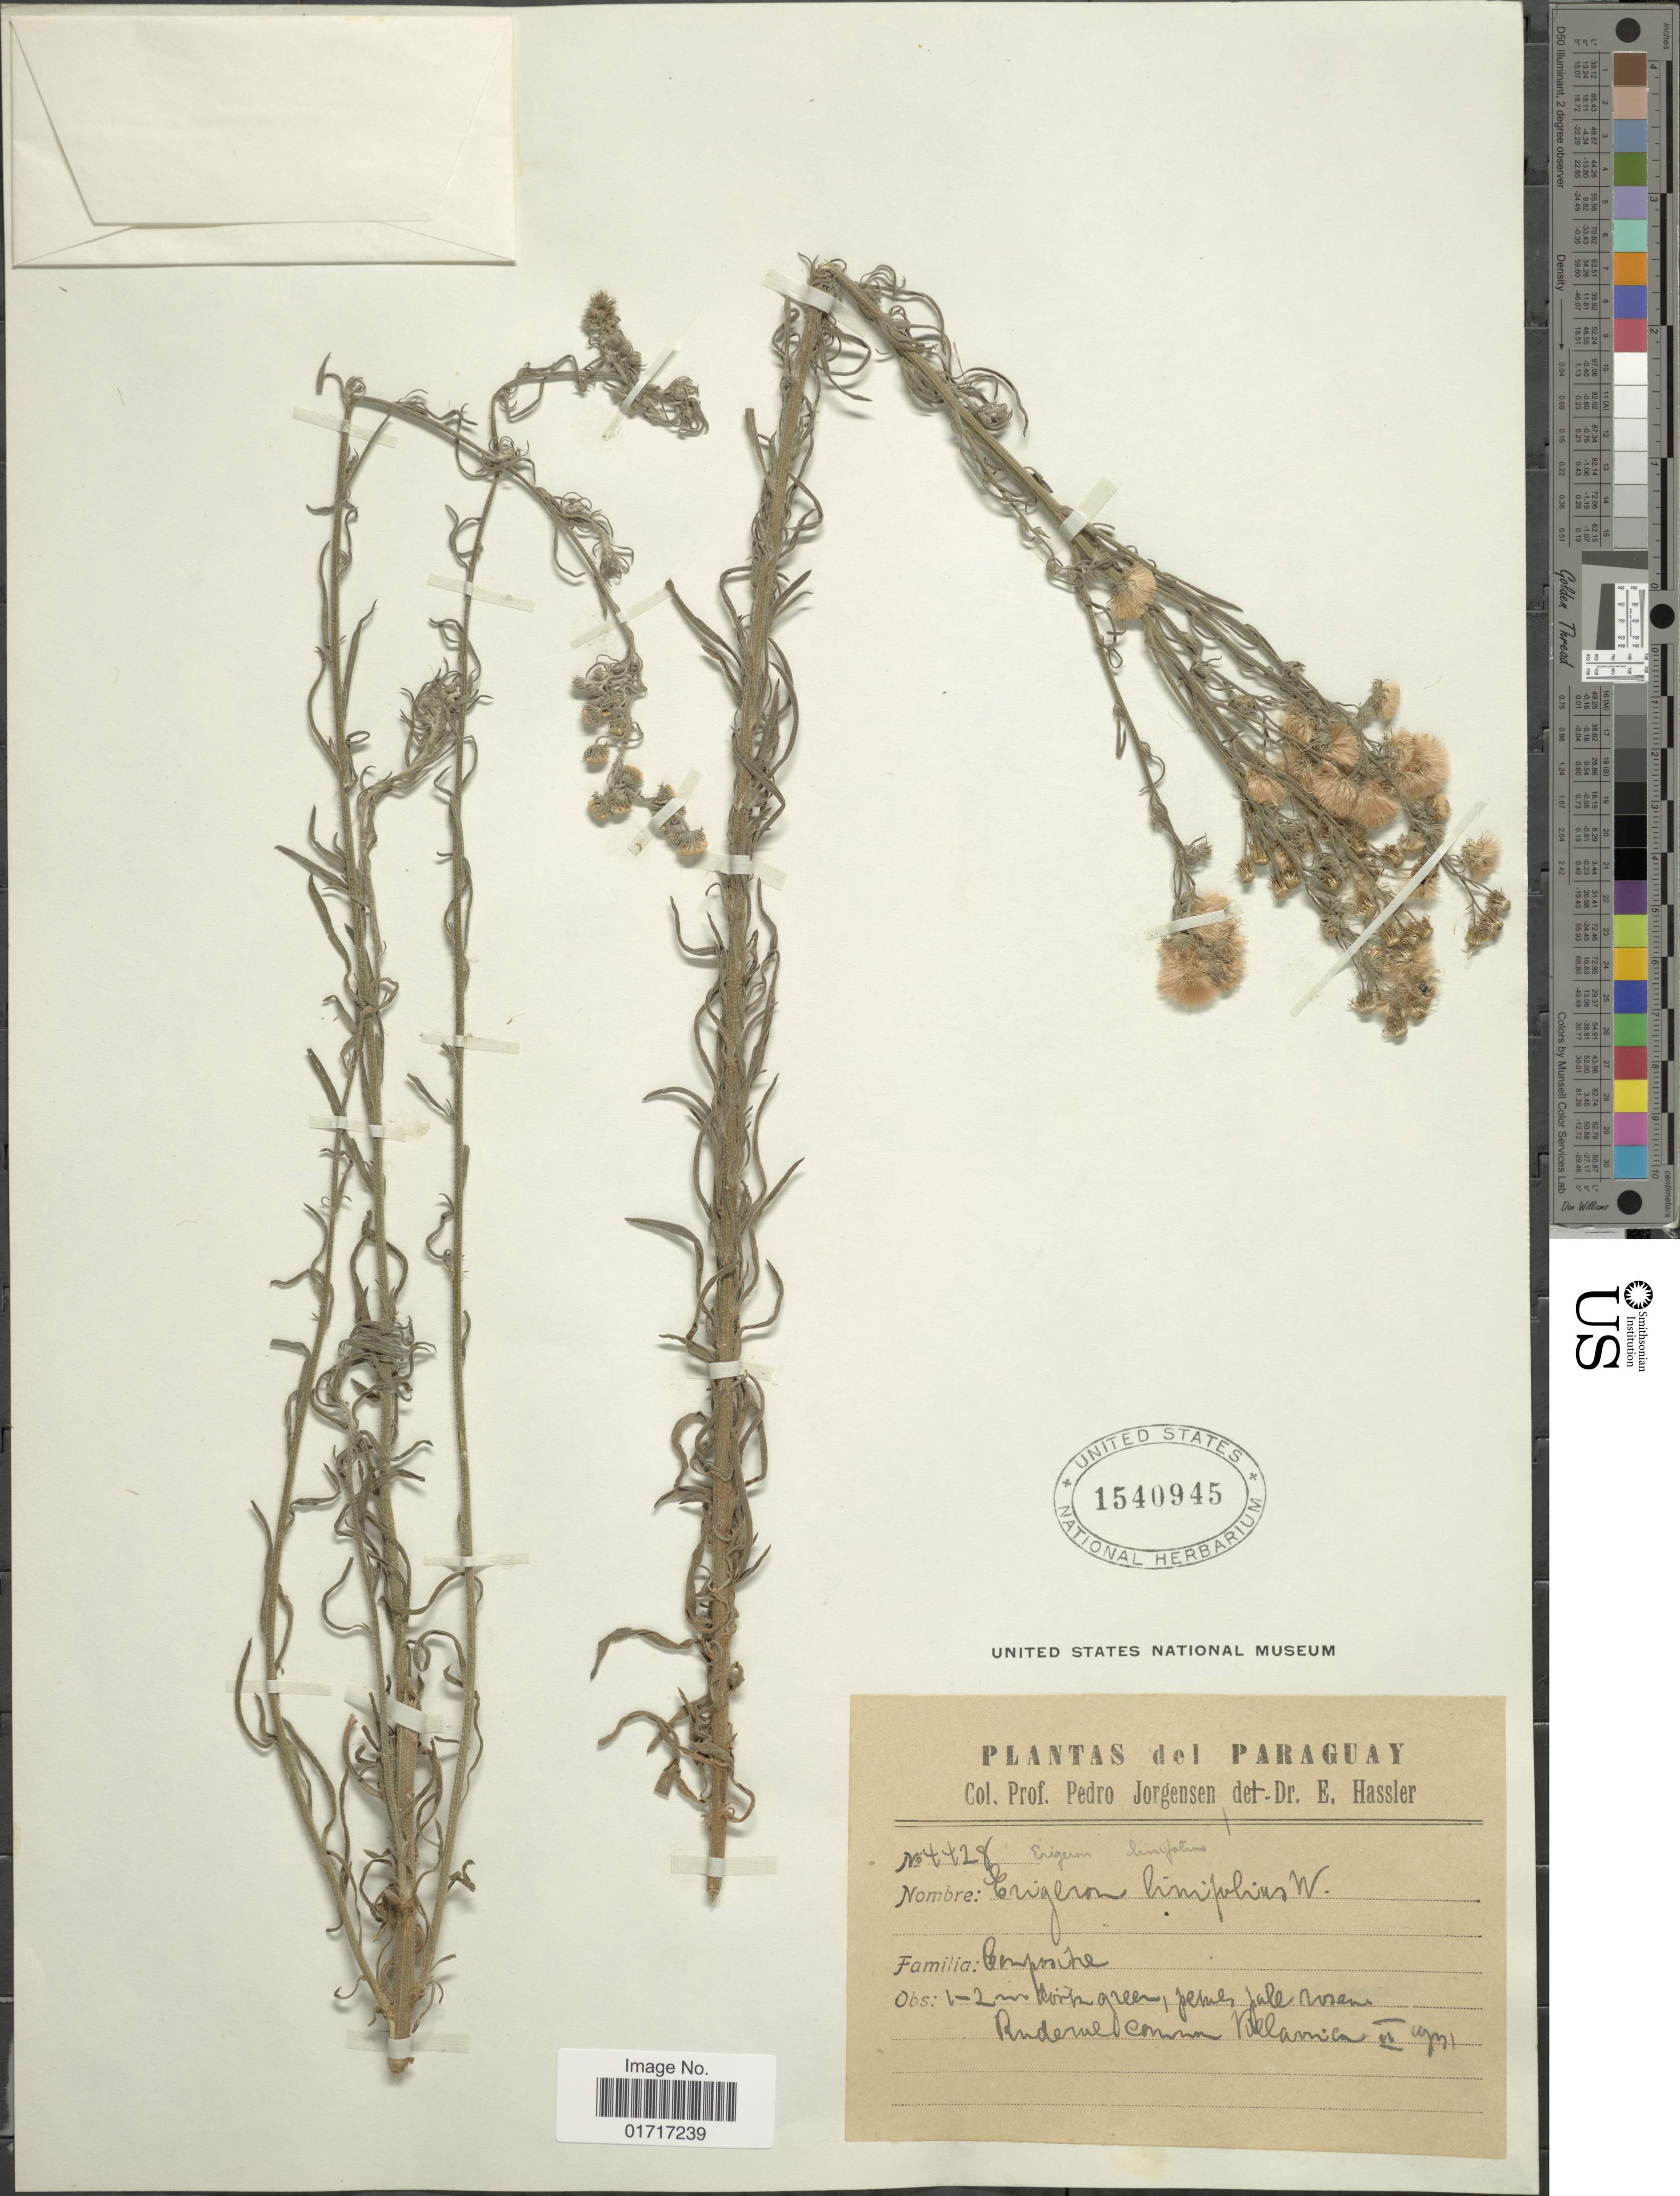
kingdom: Plantae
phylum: Tracheophyta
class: Magnoliopsida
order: Asterales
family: Asteraceae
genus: Erigeron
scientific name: Erigeron bonariensis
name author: L.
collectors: P. Jörgensen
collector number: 4428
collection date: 1931-06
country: Paraguay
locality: Villarrica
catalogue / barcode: US 1540945